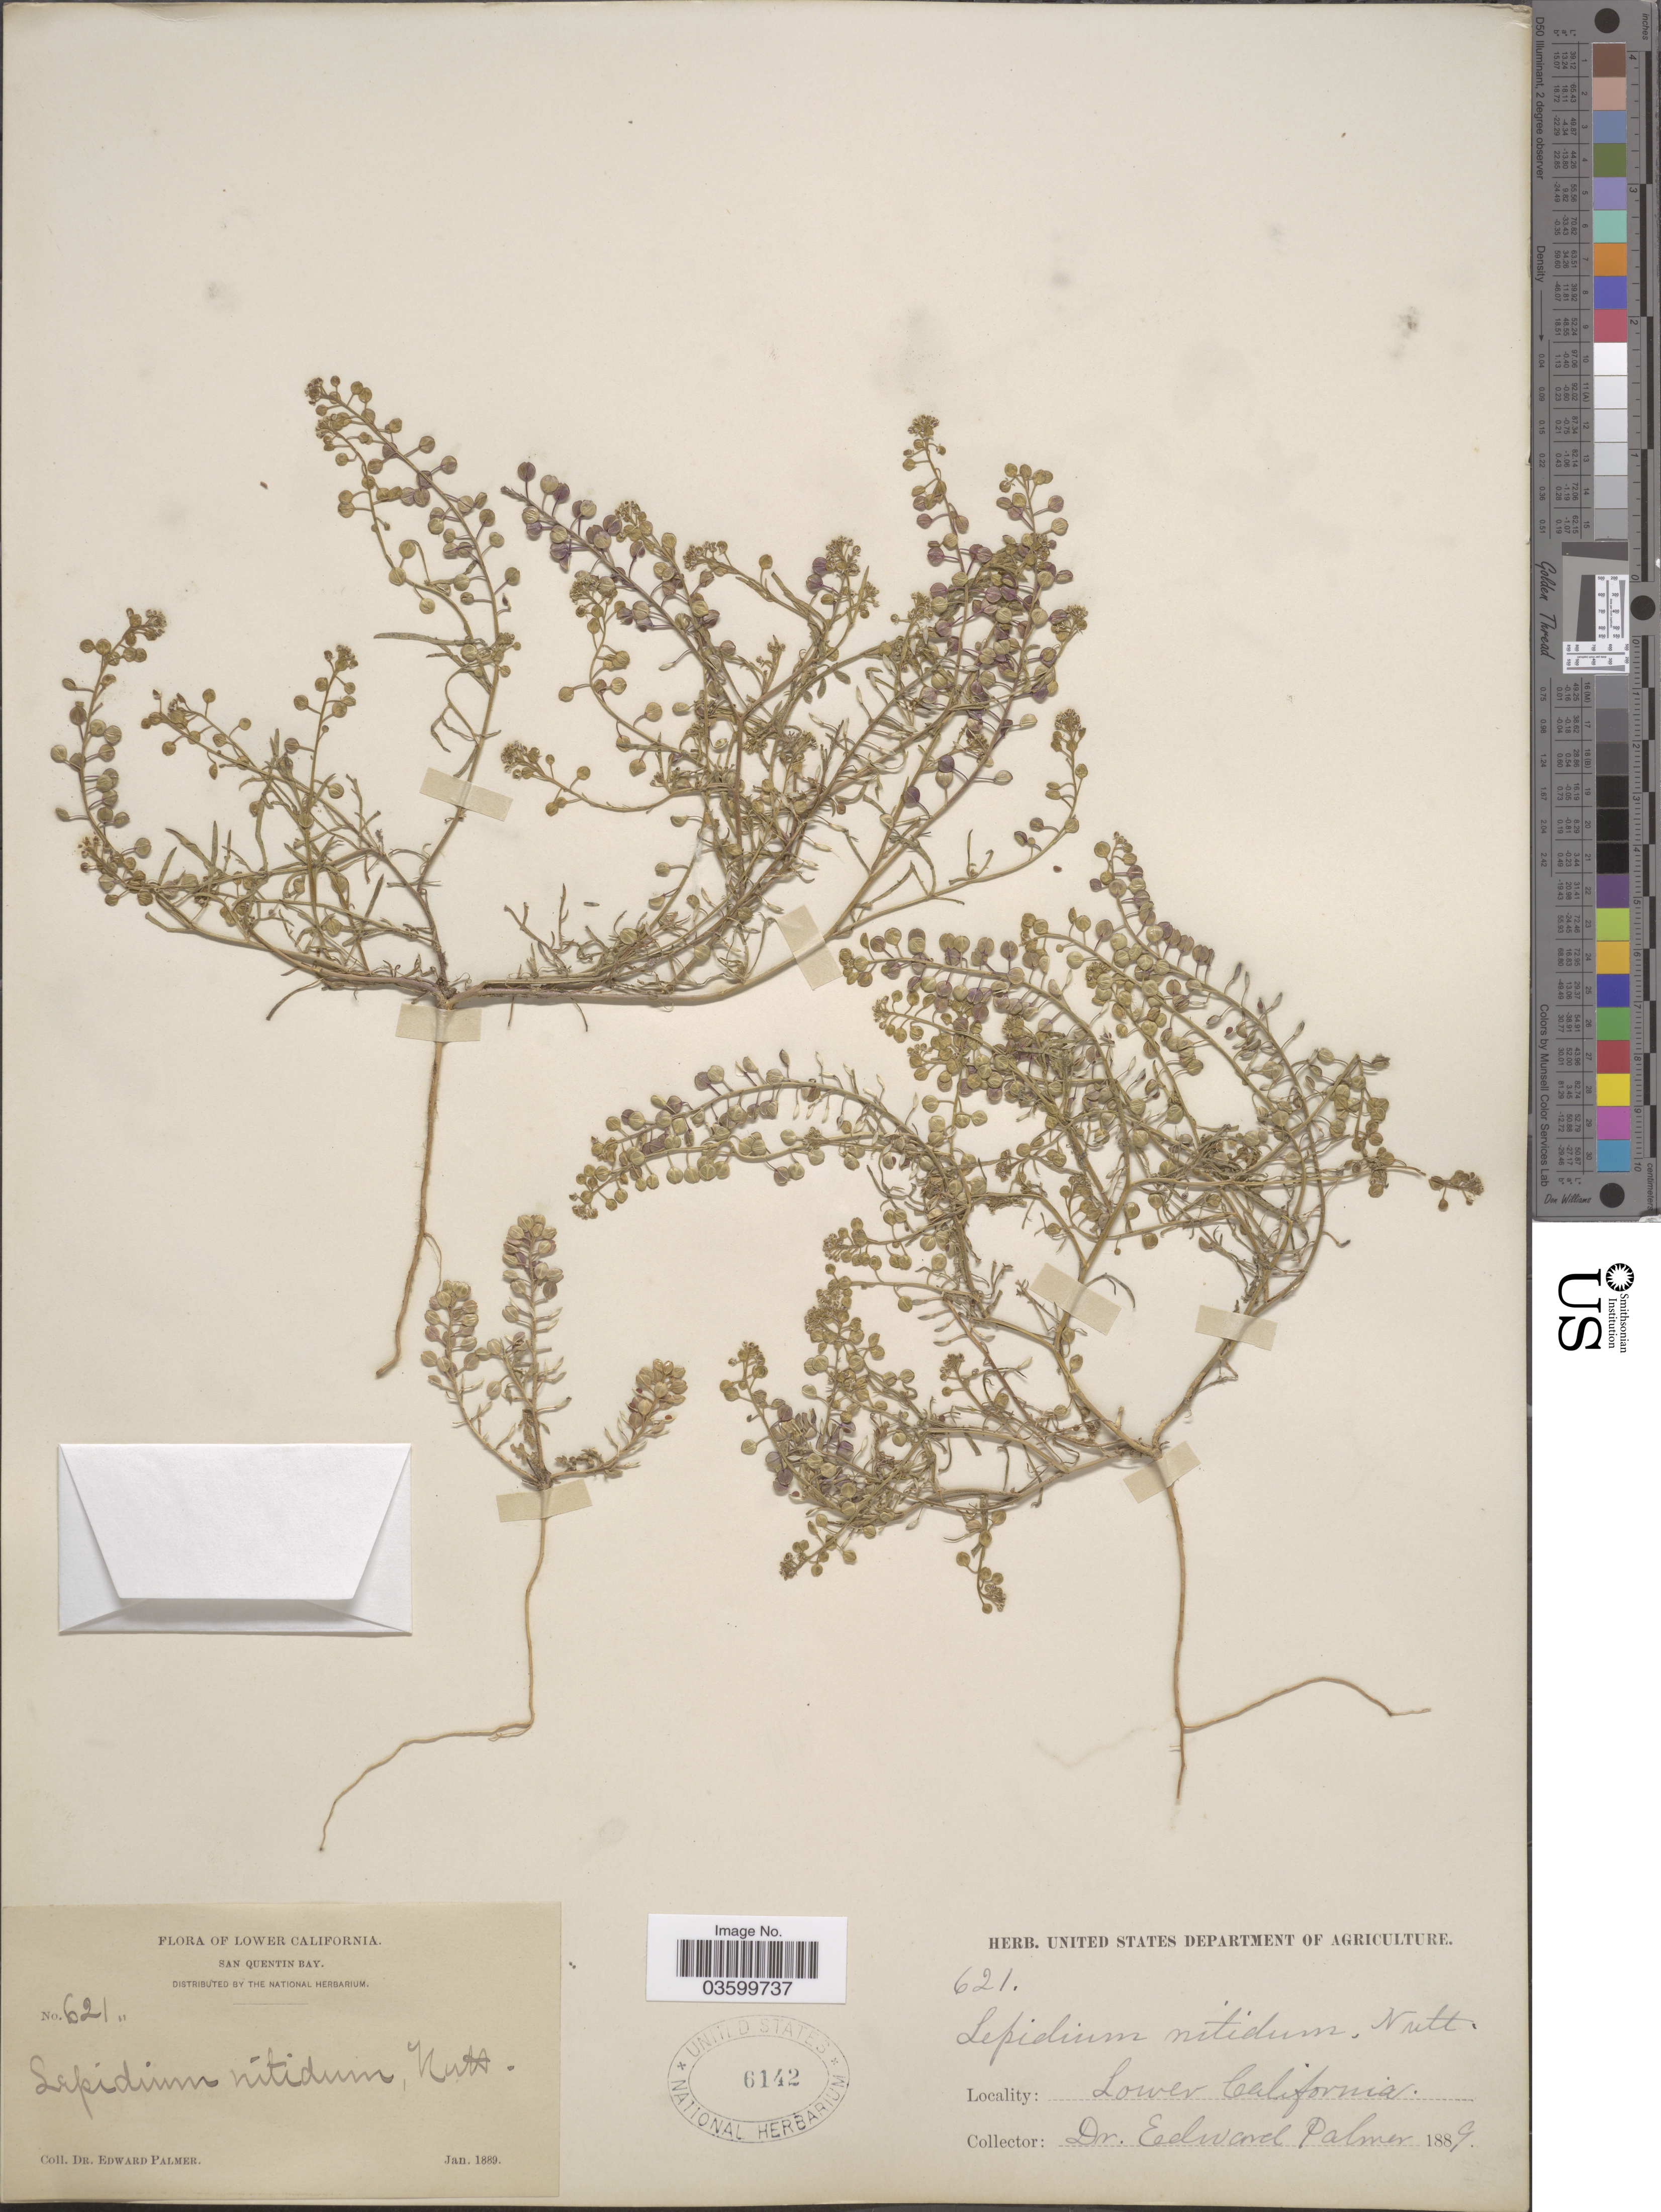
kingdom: Plantae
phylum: Tracheophyta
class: Magnoliopsida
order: Brassicales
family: Brassicaceae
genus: Lepidium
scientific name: Lepidium nitidum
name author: Nutt.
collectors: E. Palmer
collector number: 621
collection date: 1889-01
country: Mexico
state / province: Baja California Norte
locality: Lower California. San Quentin Bay.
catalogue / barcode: US 6142